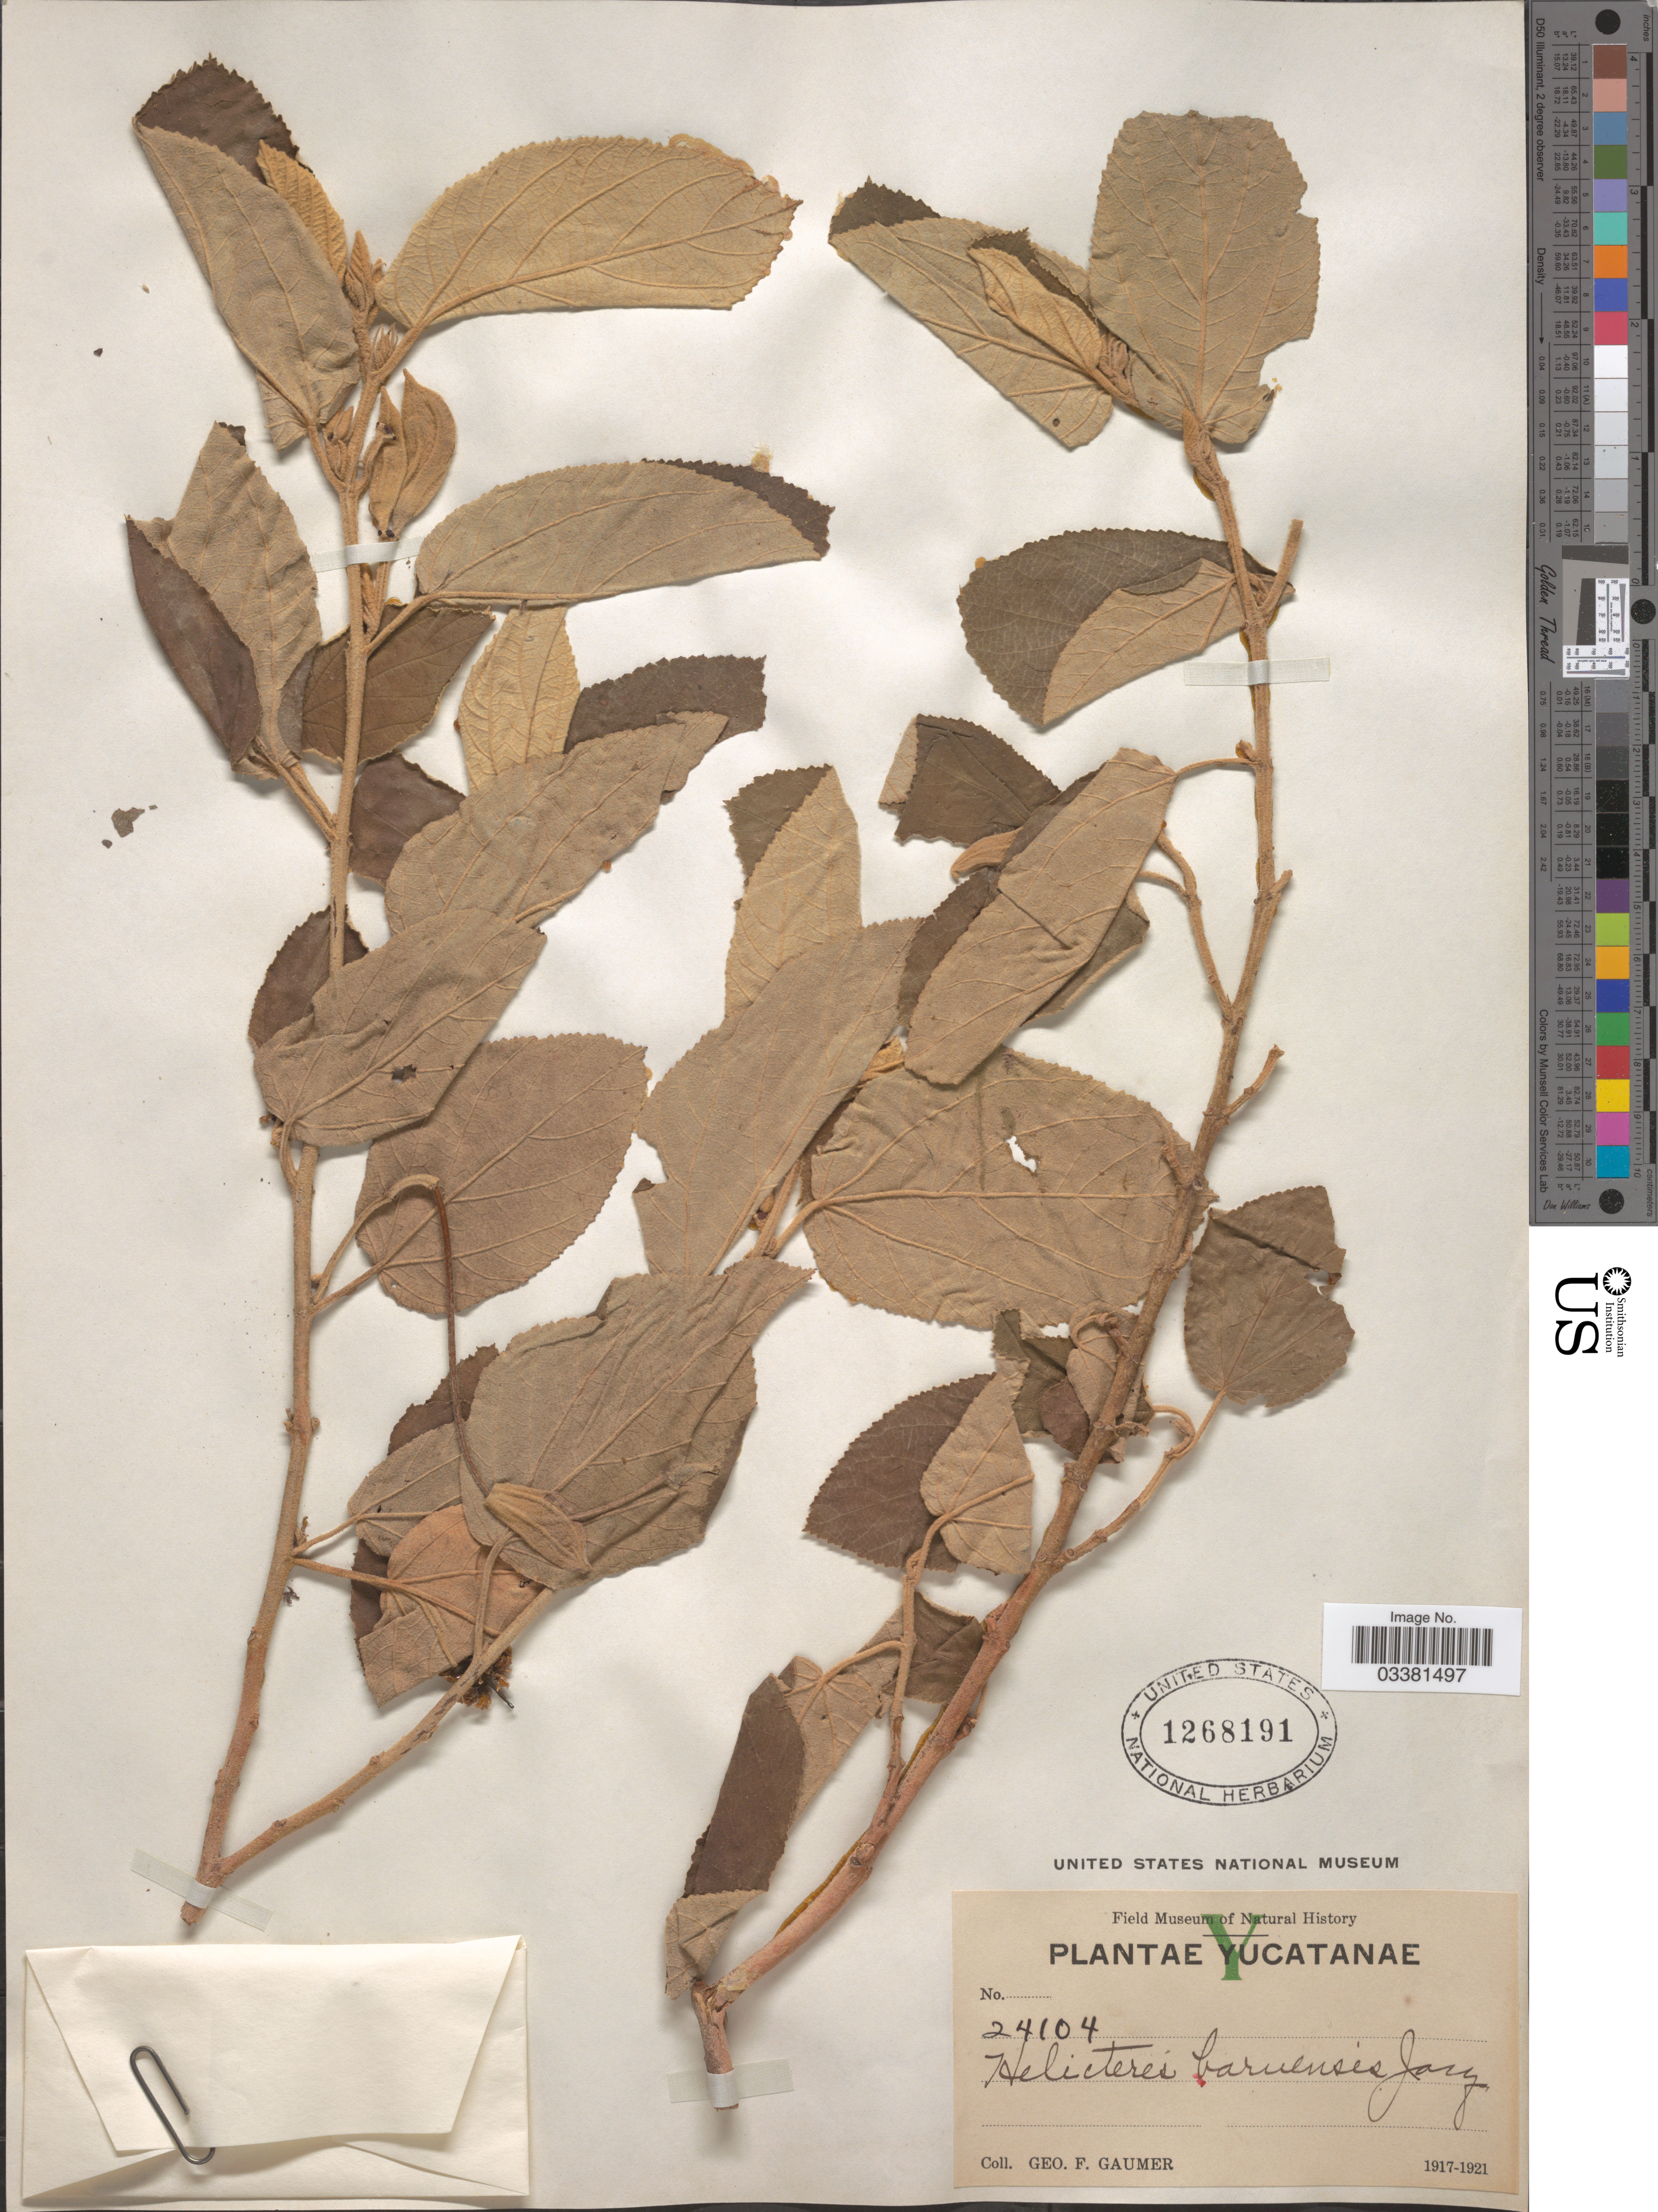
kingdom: Plantae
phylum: Tracheophyta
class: Magnoliopsida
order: Malvales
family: Malvaceae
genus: Helicteres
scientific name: Helicteres baruensis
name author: Jacq.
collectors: G. F. Gaumer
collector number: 24104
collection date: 1917/1921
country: Mexico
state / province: Yucatán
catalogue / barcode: US 1268191